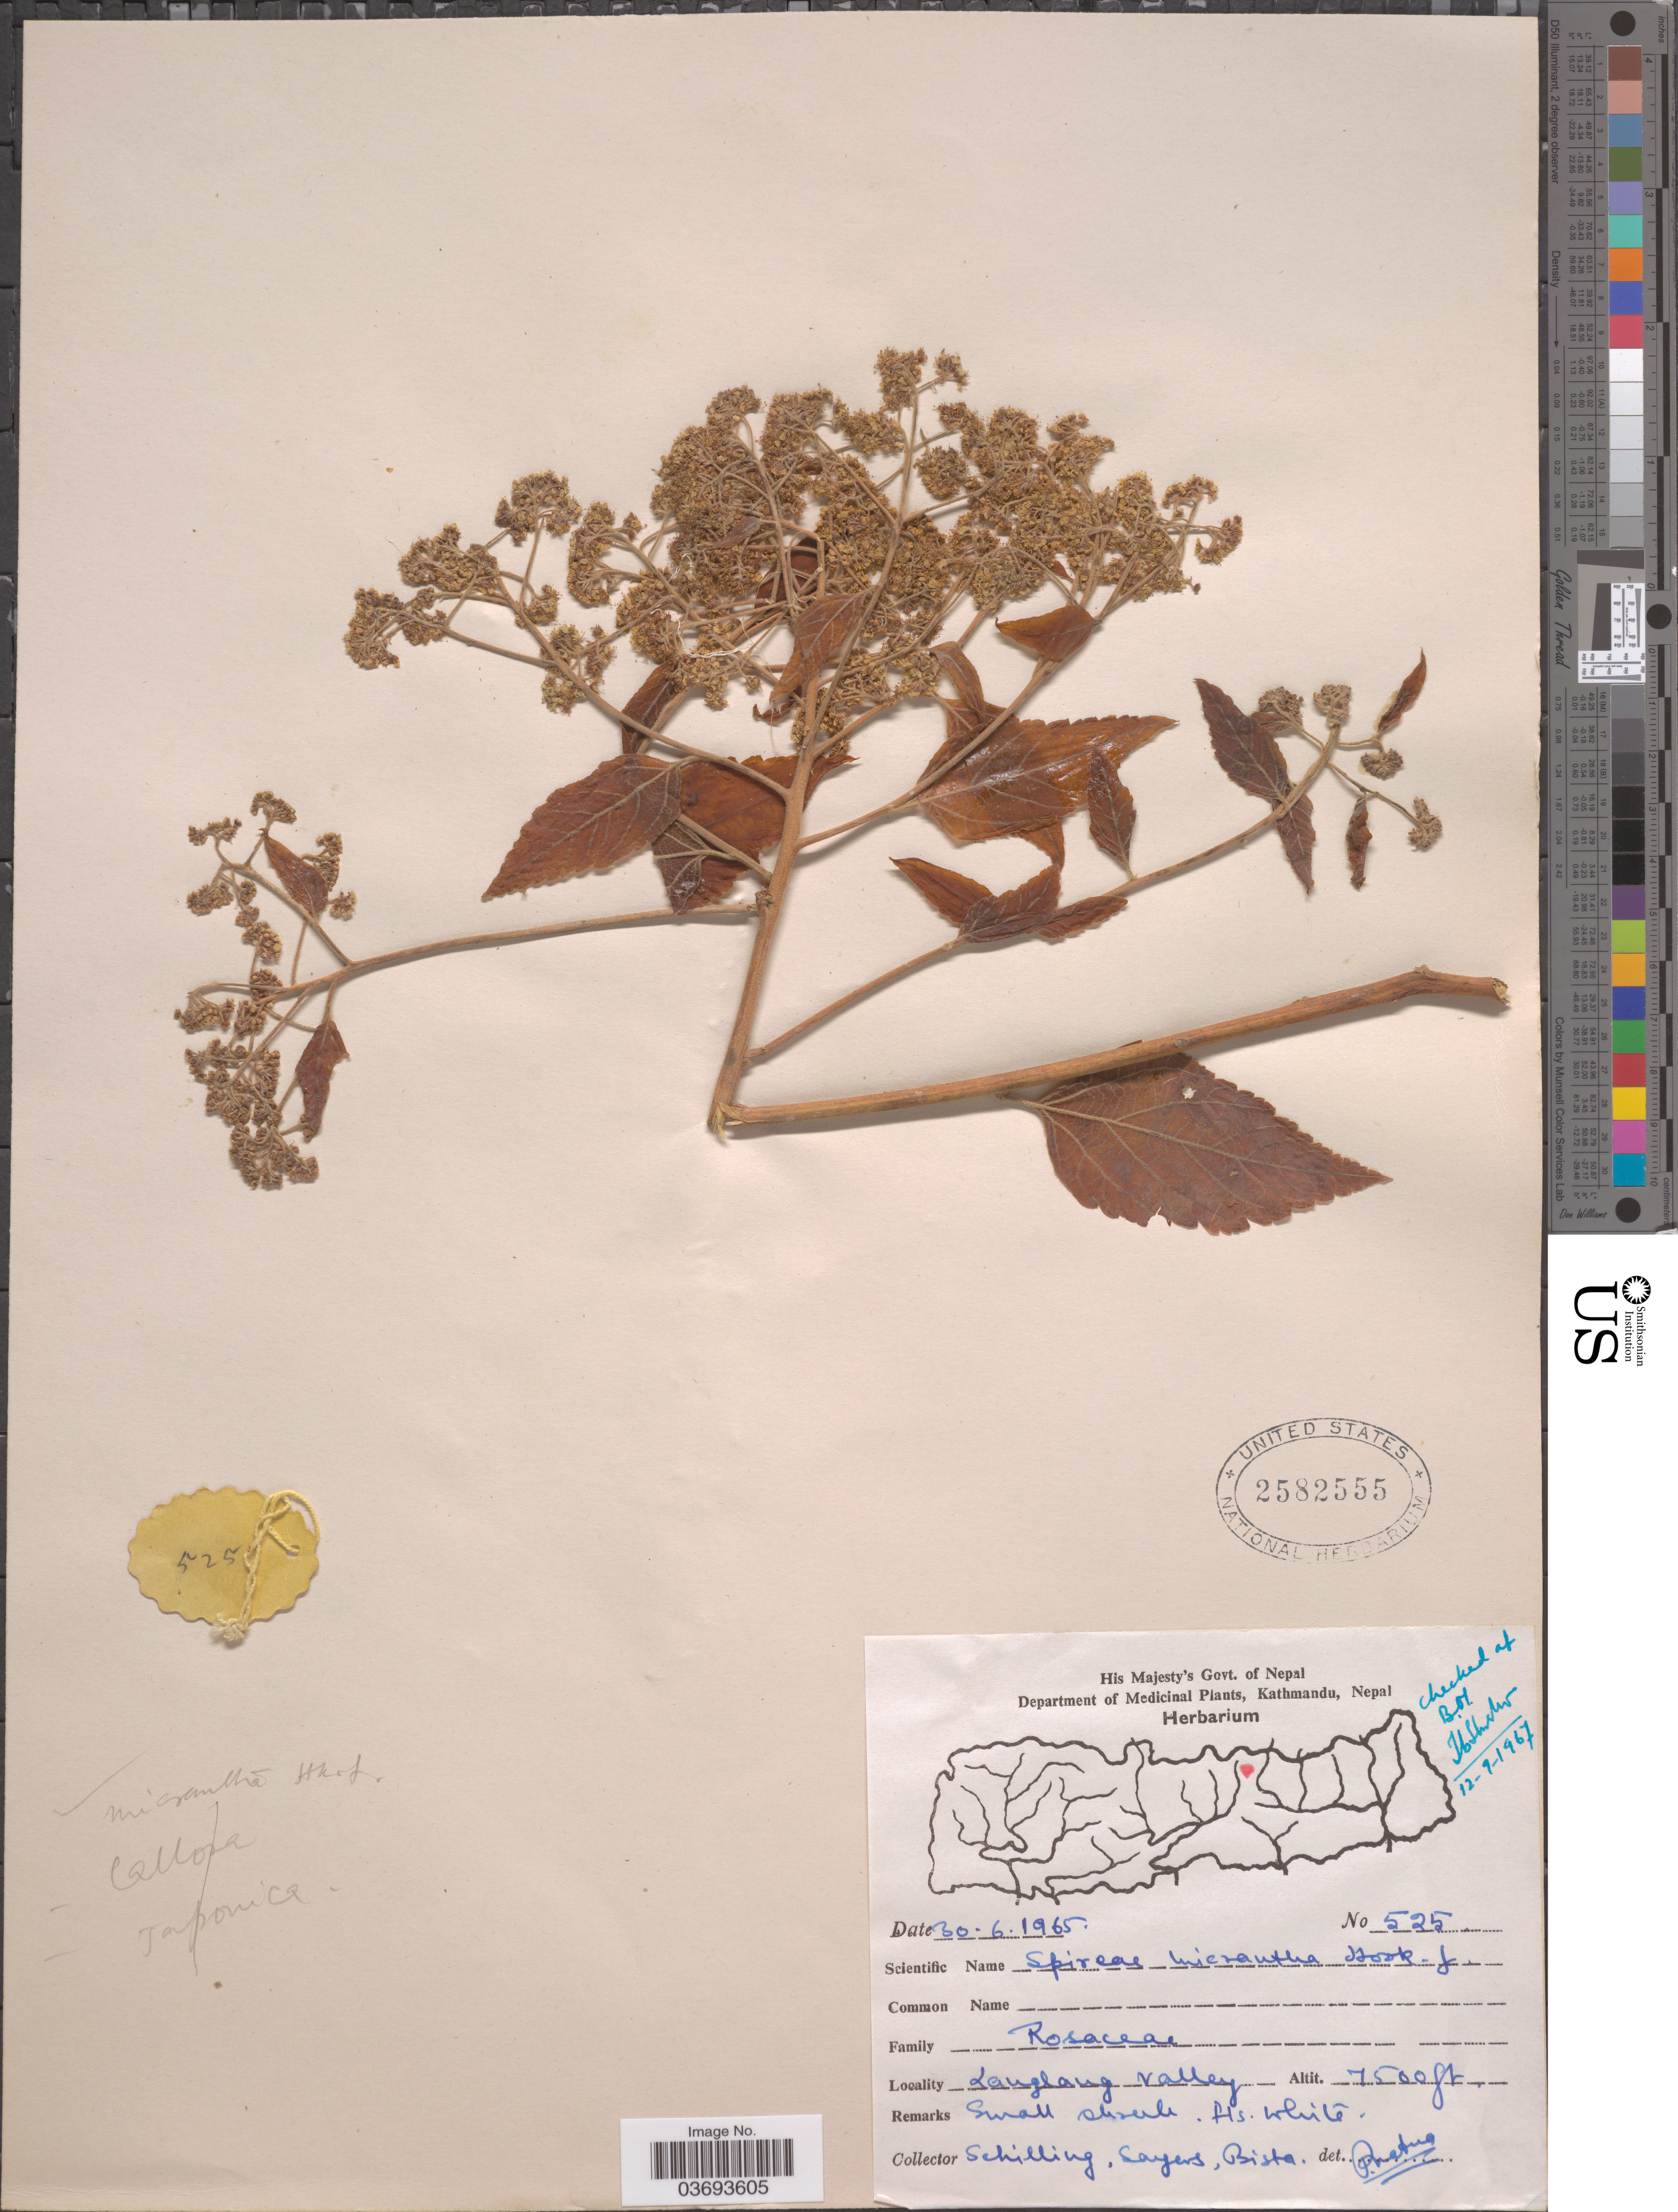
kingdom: Plantae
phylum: Tracheophyta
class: Magnoliopsida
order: Rosales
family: Rosaceae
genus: Spiraea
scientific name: Spiraea micrantha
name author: Hook. f.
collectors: Schilling, --, -. Sayers & -. Bista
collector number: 525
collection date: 1965-06-30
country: Nepal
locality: Langtang valley.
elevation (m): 2286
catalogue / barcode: US 2582555